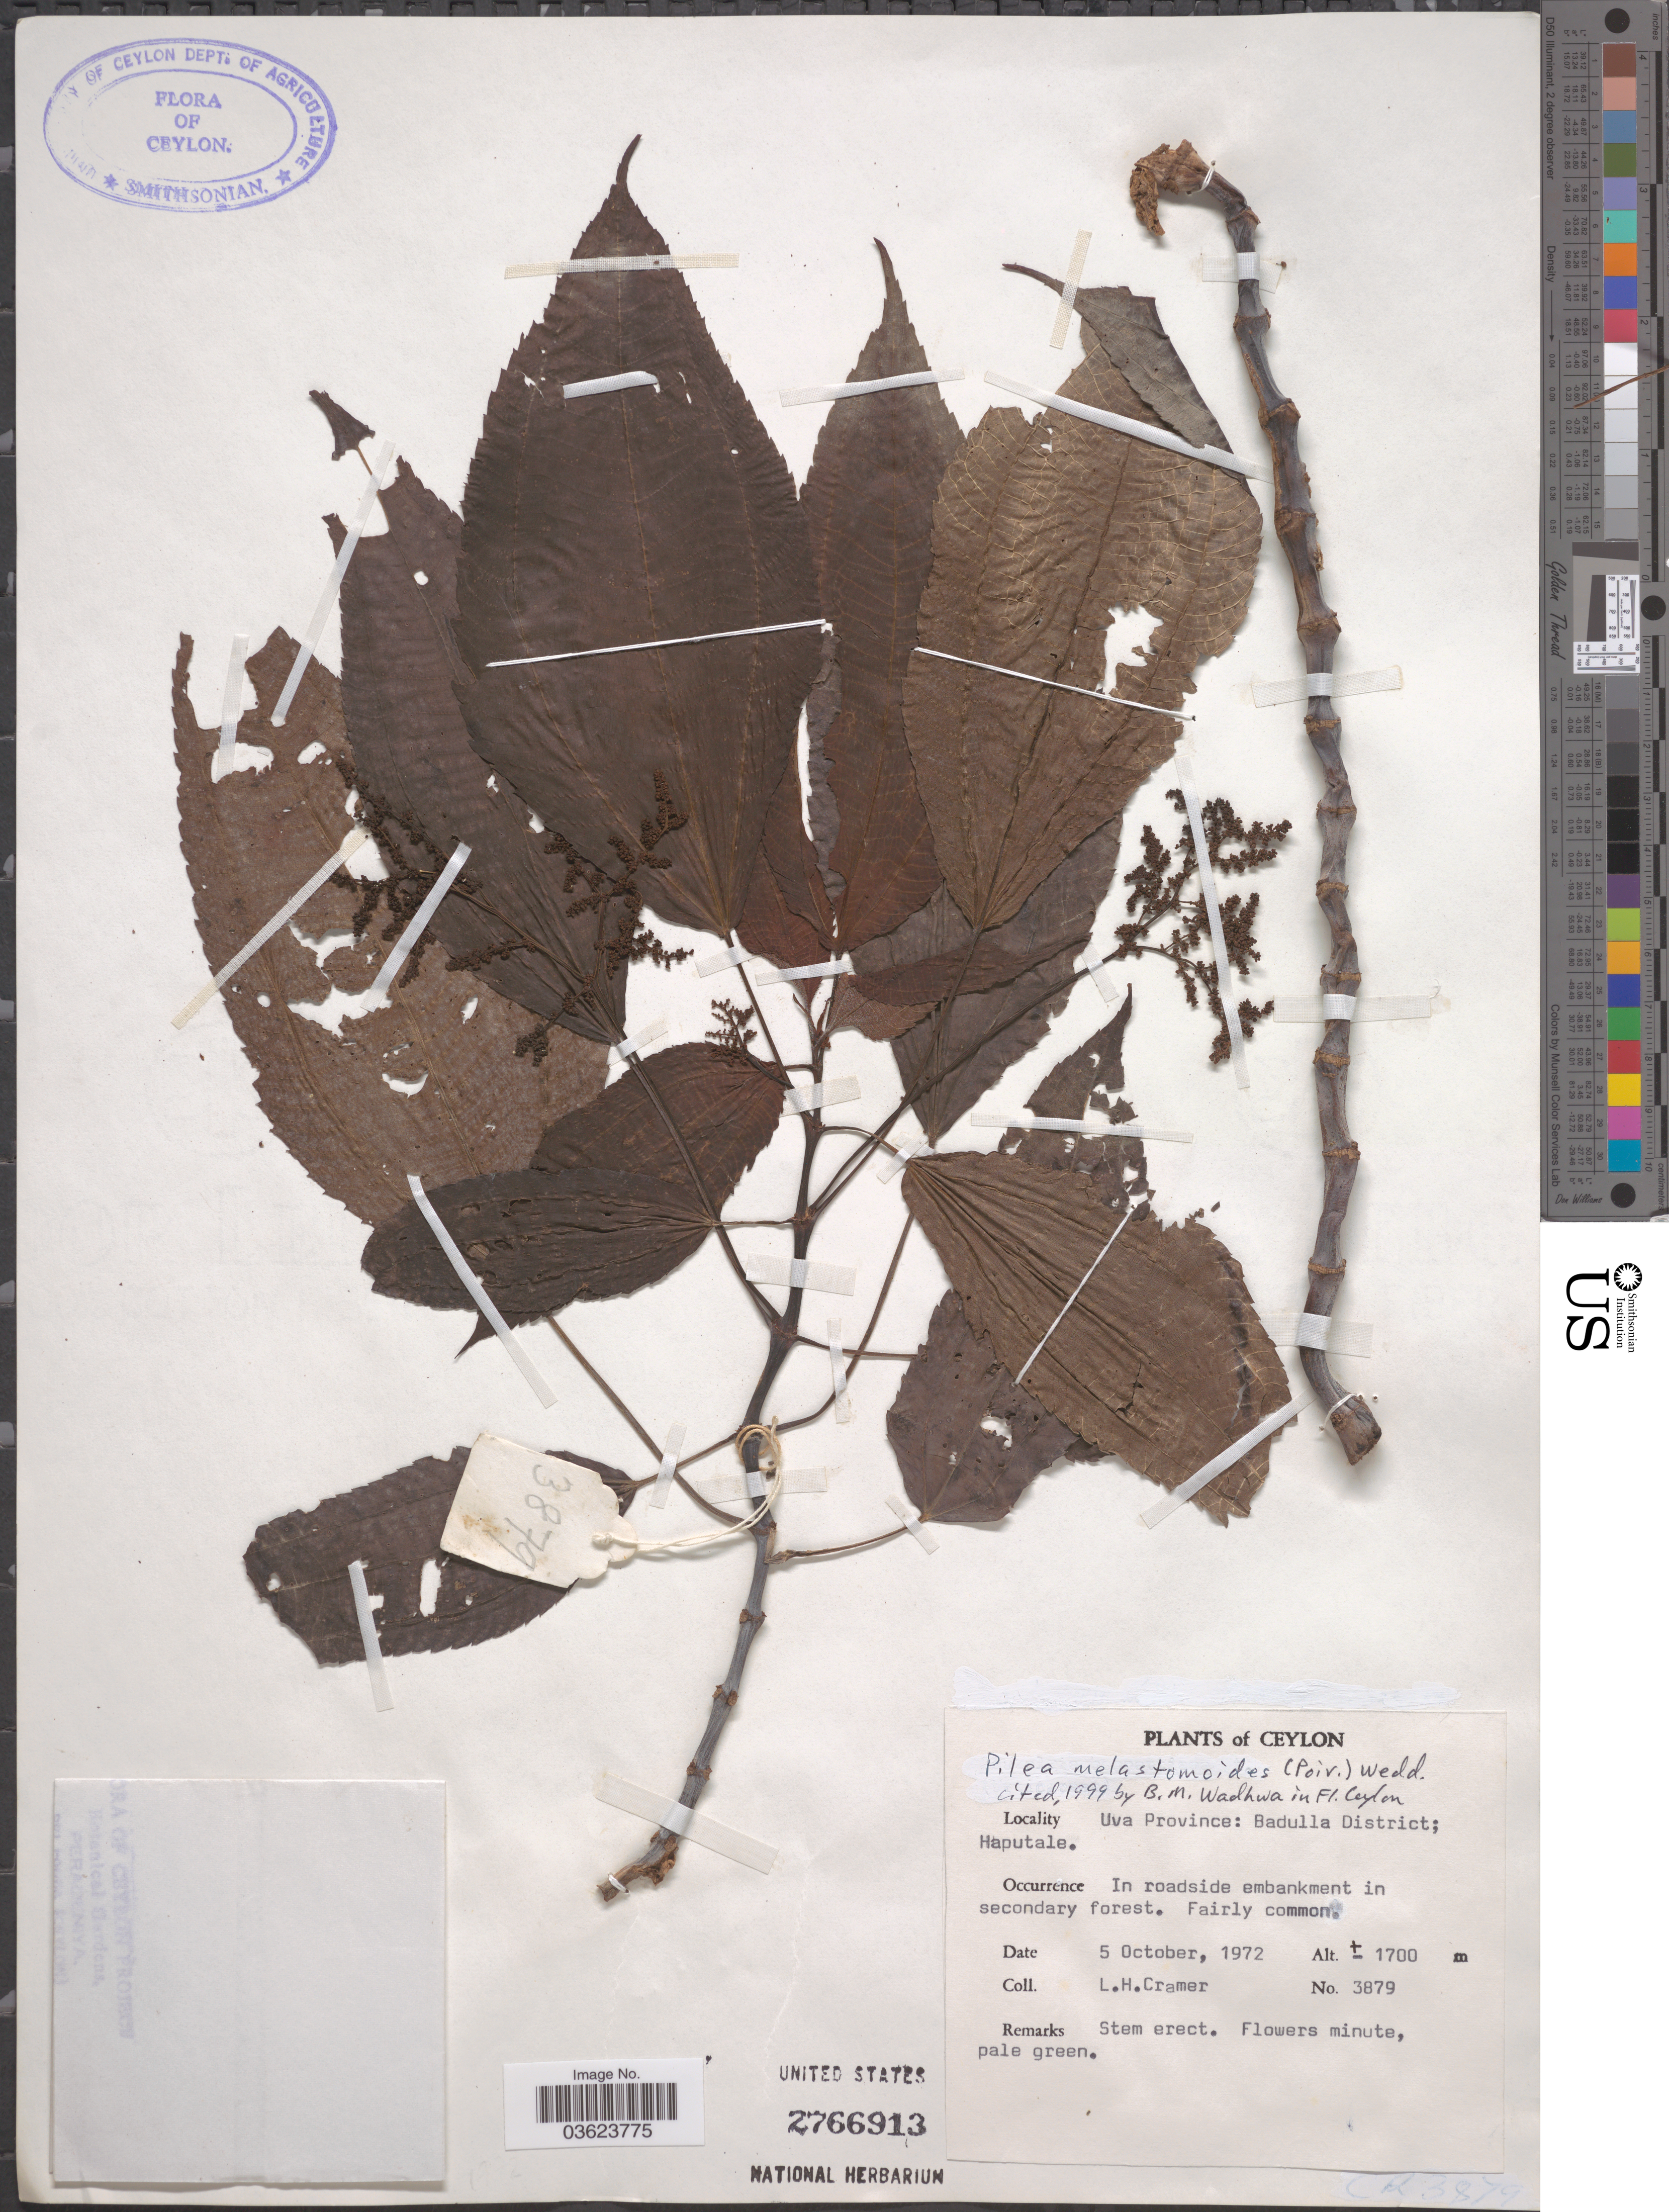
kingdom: Plantae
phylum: Tracheophyta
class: Magnoliopsida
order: Rosales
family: Urticaceae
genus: Pilea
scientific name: Pilea melastomoides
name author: (Spreng.) Urb.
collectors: L. H. Cramer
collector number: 3879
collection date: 1972-10-05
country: Sri Lanka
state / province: Uva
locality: Ceylon. Badulla District; Haputale. In roadside embankment in secondary forest.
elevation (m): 1700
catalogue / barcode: US 2766913